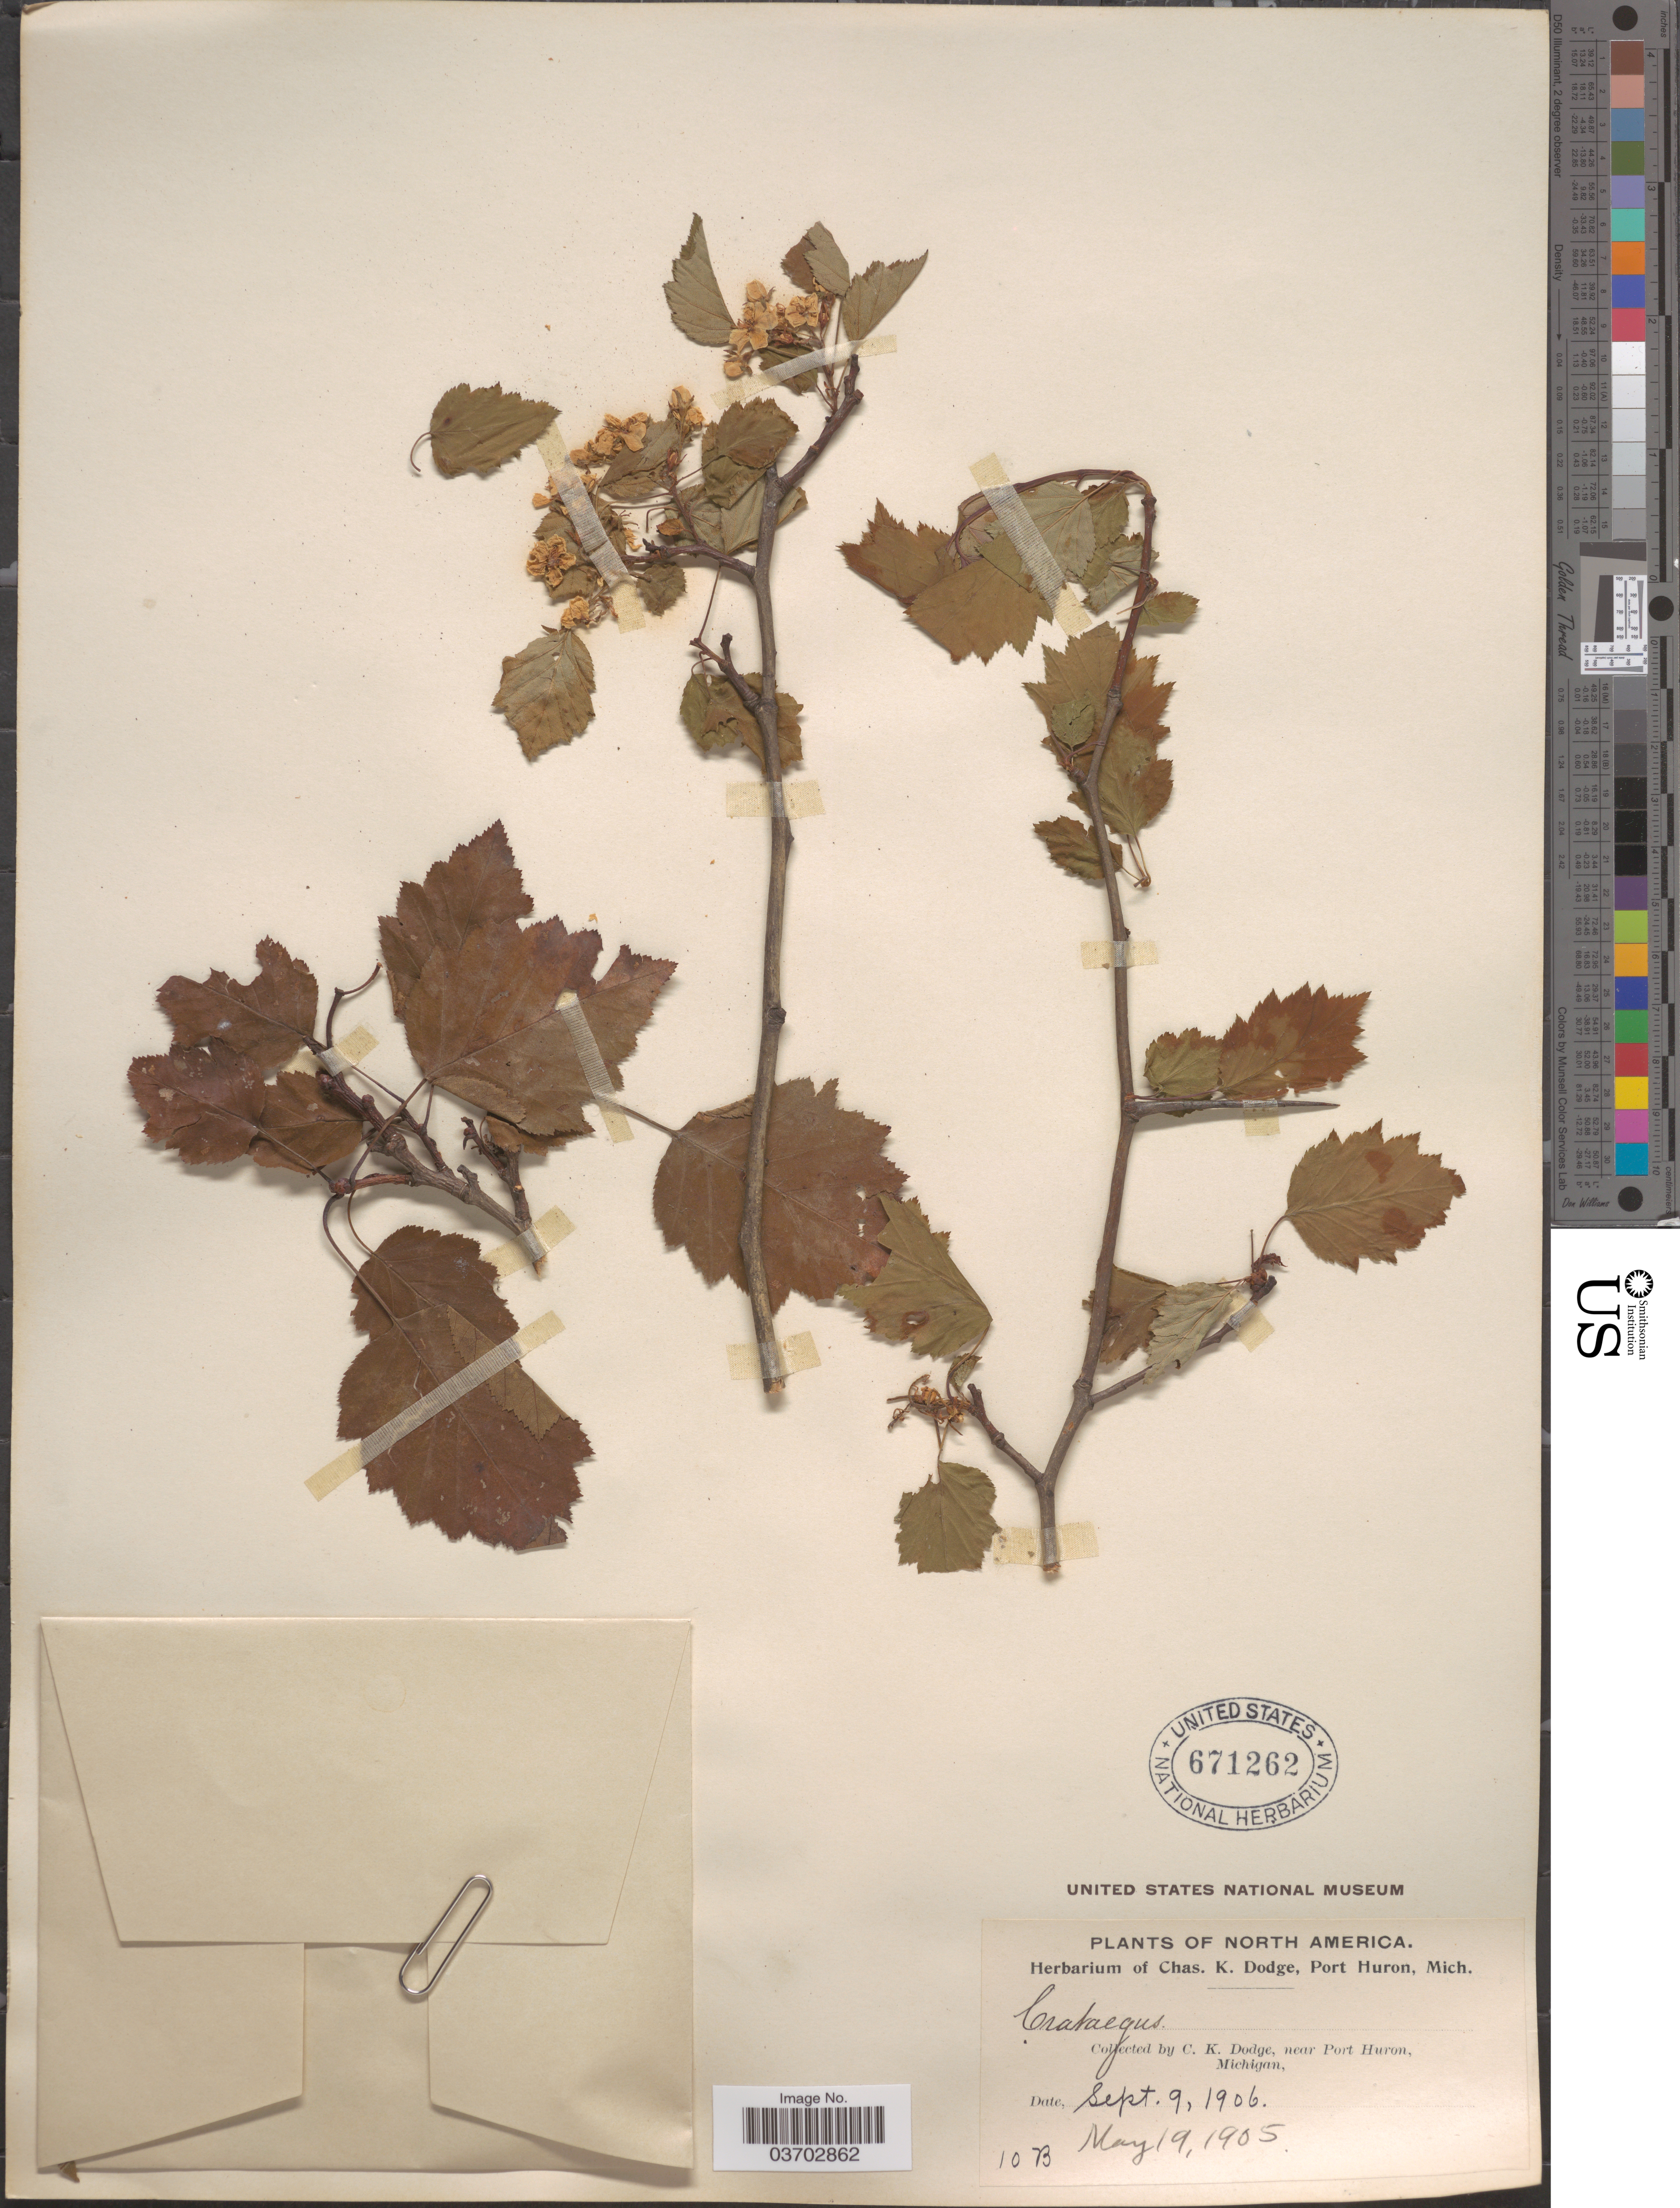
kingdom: Plantae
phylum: Tracheophyta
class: Magnoliopsida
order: Rosales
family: Rosaceae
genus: Crataegus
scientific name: Crataegus sp.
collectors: C. K. Dodge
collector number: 10B*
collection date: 1905-05-19/1906-09-09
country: United States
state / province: Michigan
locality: Near Port Huron.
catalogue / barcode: US 671262